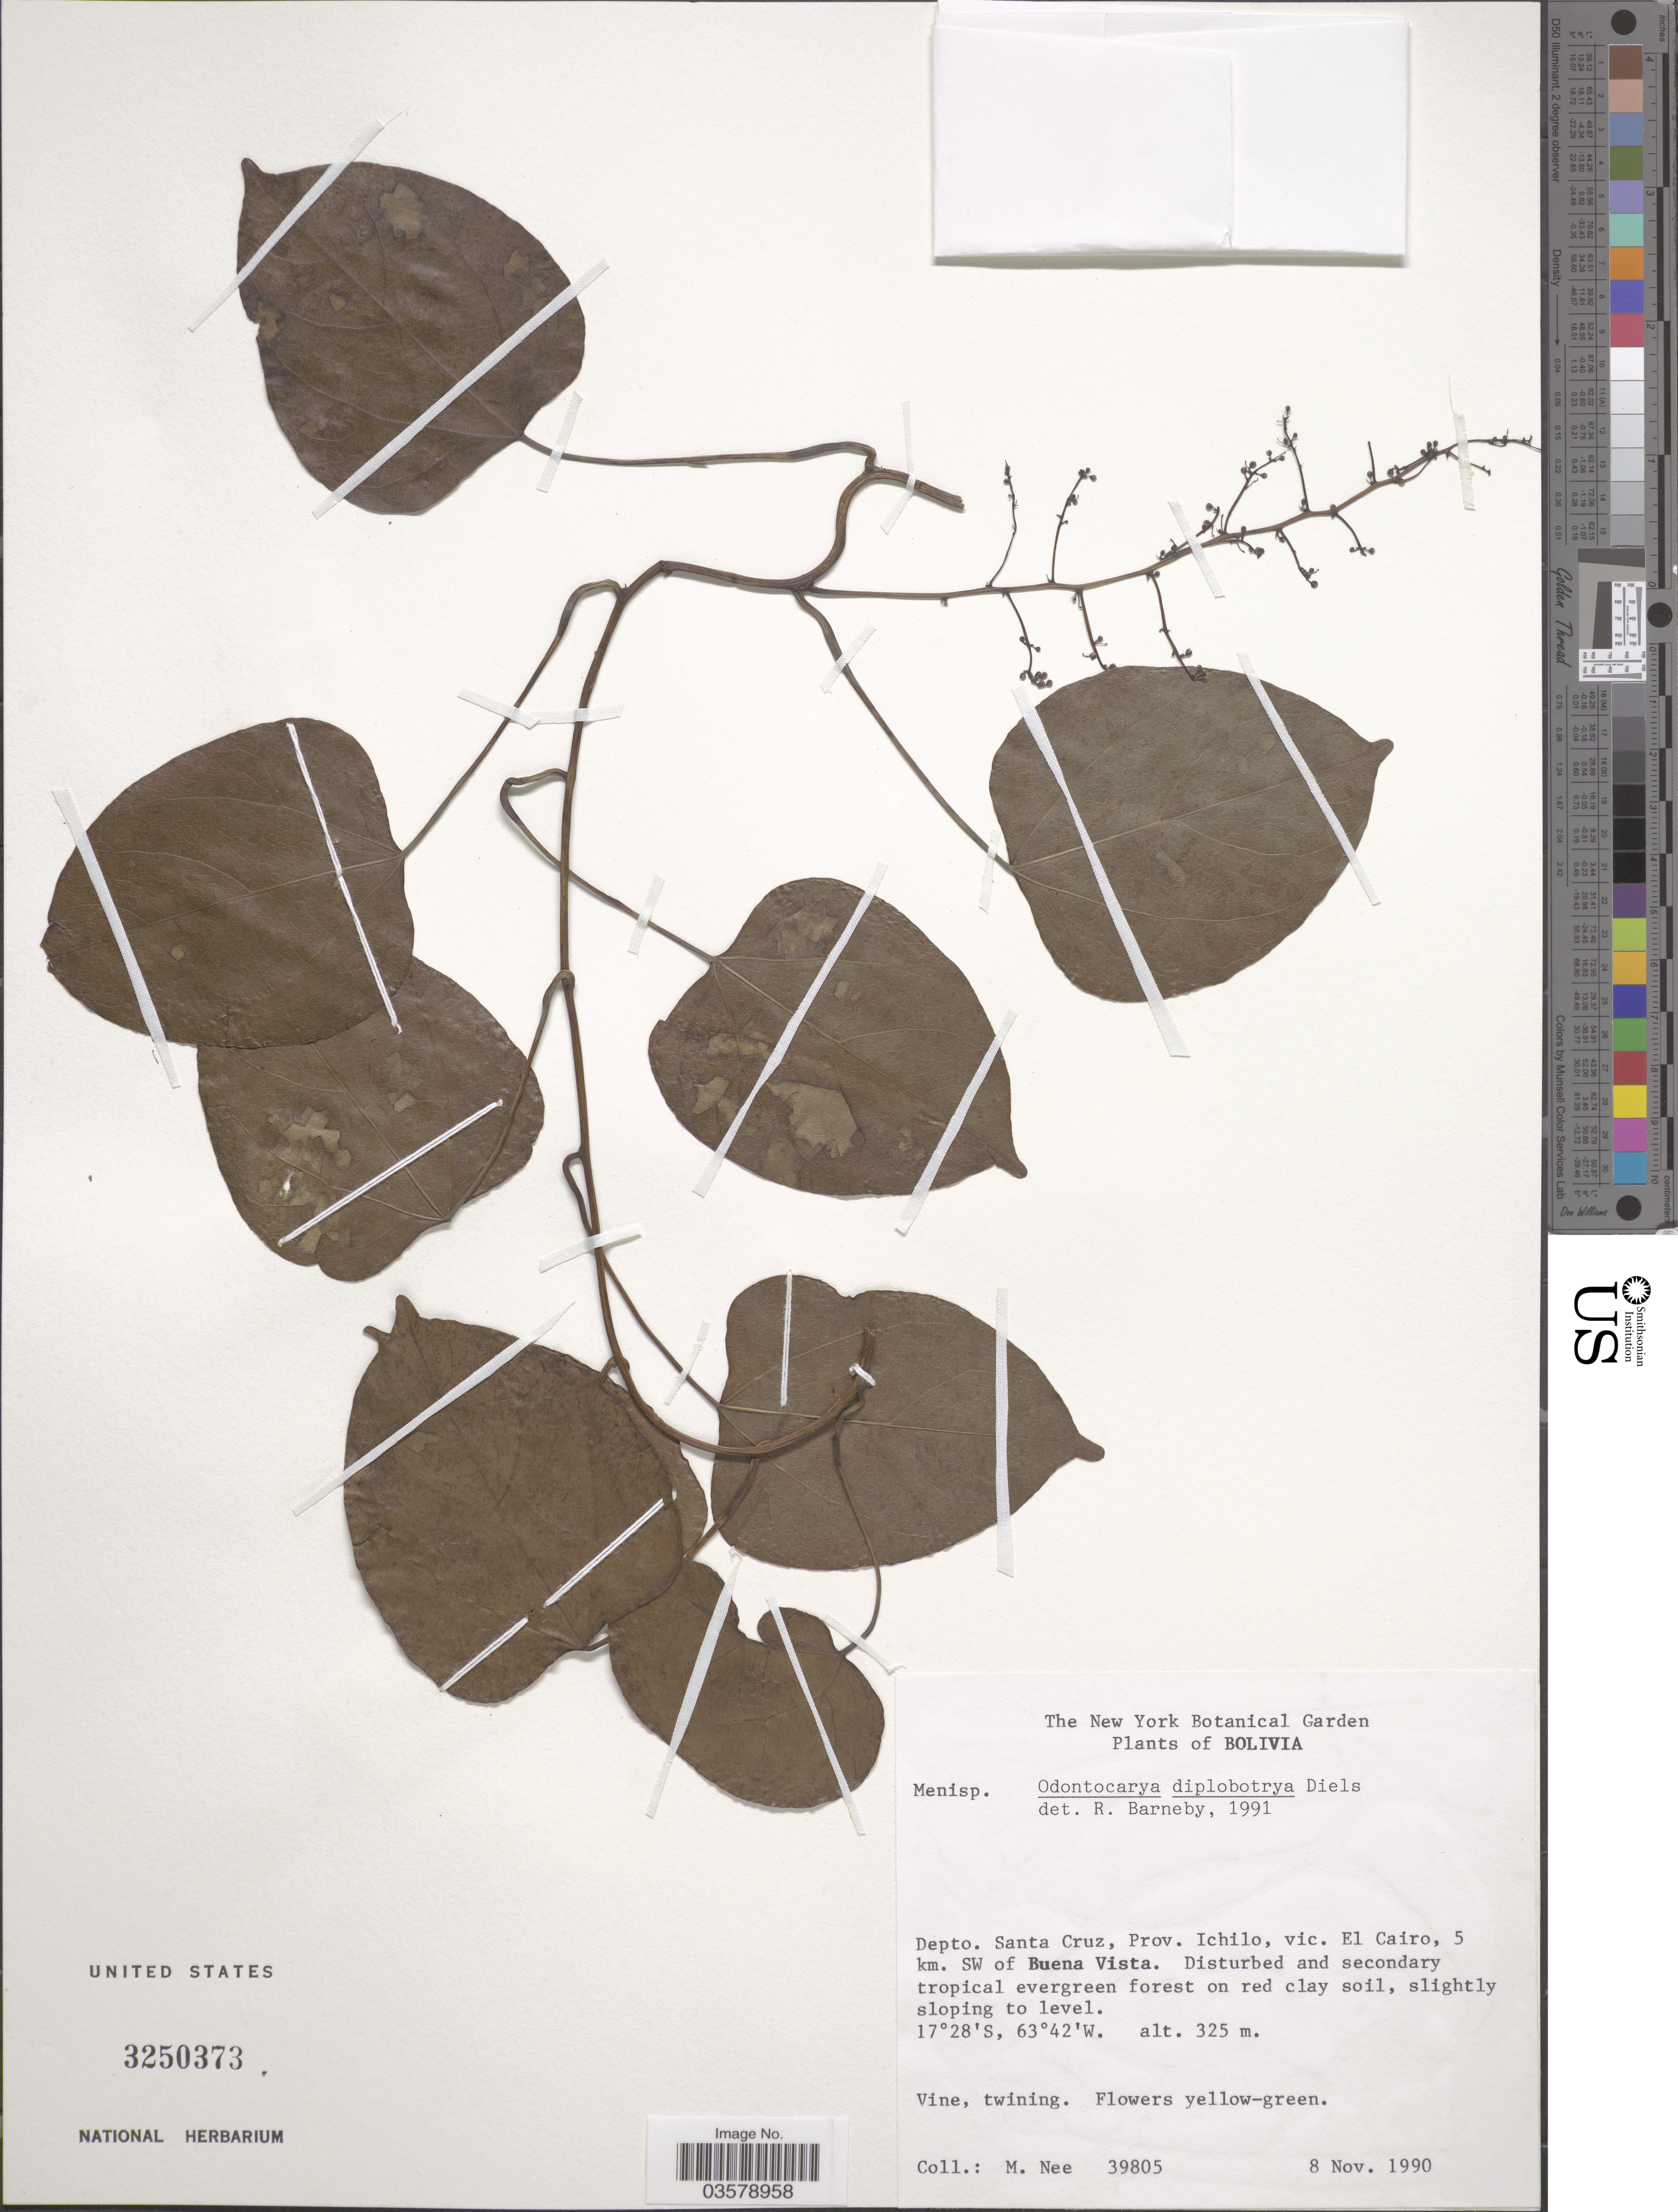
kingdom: Plantae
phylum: Tracheophyta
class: Magnoliopsida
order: Ranunculales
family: Menispermaceae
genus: Odontocarya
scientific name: Odontocarya diplobotrya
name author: Diels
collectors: M. Nee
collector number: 39805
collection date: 1990-11-08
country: Bolivia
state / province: Santa Cruz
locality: Depto. Santa Cruz, Prov. Ichilo, vic. El Cairo, 5 km. SW of Buena Vista.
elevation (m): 325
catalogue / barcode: US 3250373